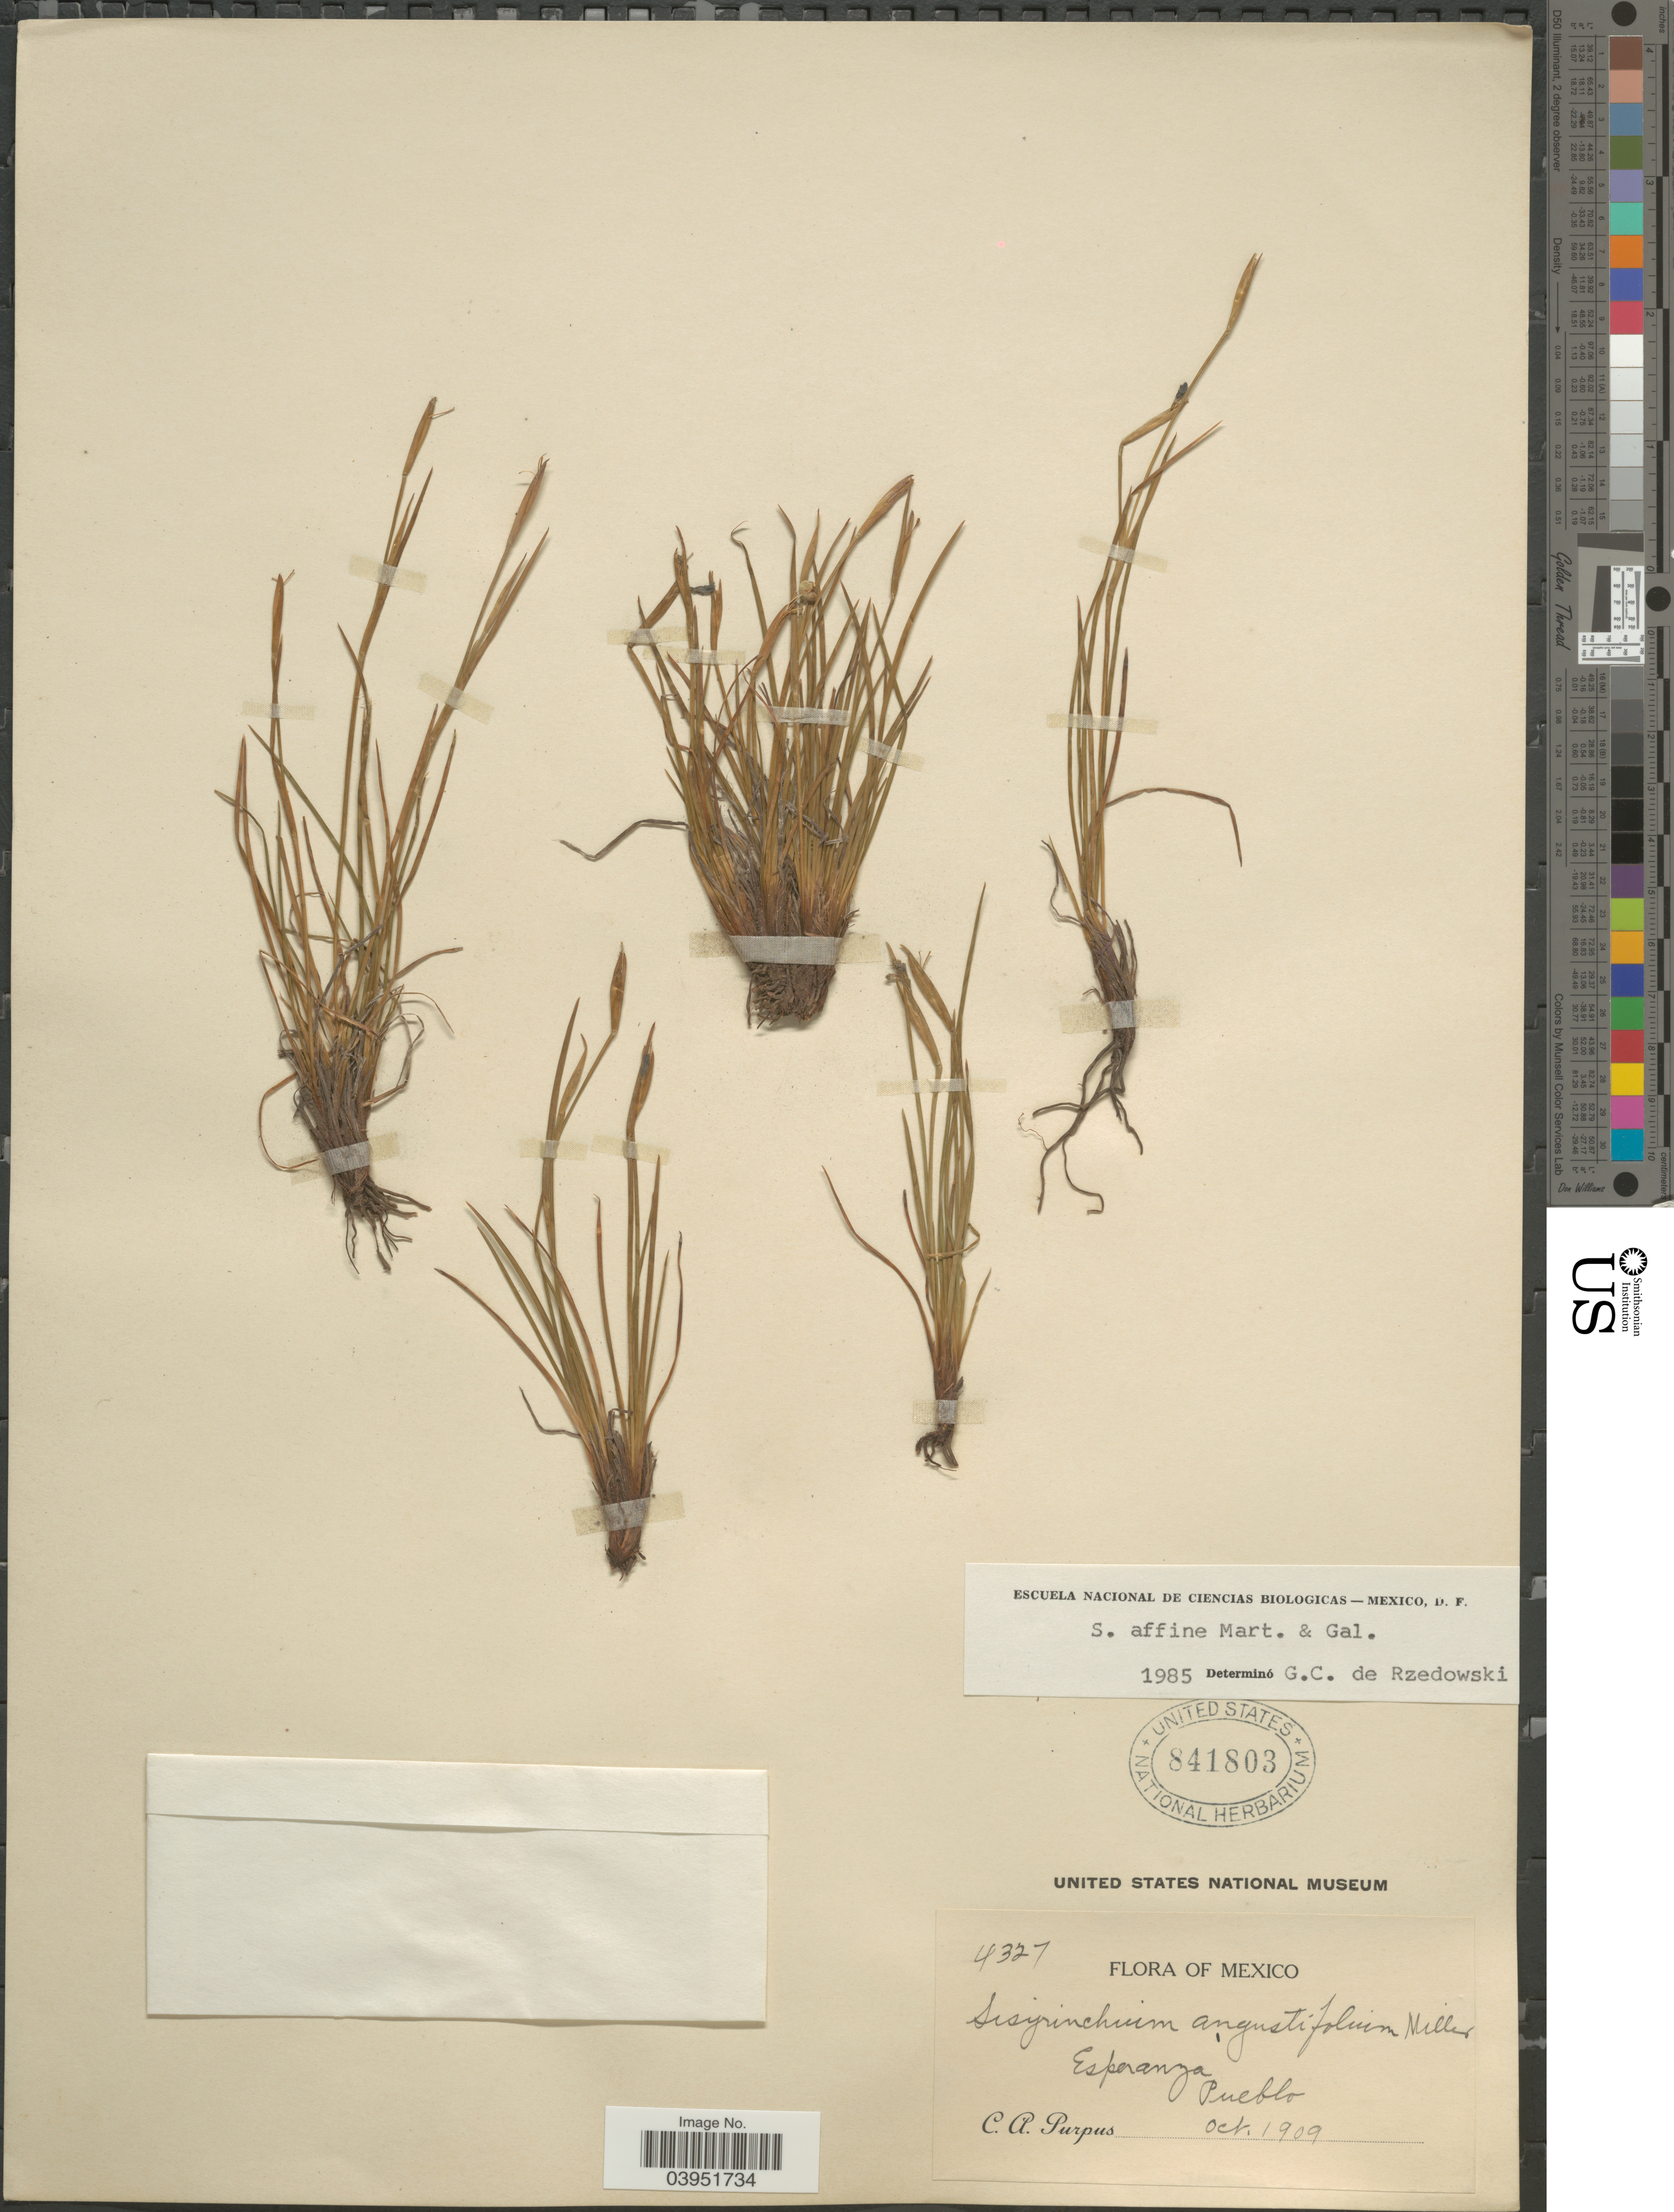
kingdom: Plantae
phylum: Tracheophyta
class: Liliopsida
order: Asparagales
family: Iridaceae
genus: Sisyrinchium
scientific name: Sisyrinchium affine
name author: M. Martens & Galeotti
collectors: C. A. Purpus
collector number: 4327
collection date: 1909-10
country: Mexico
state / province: Puebla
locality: Esperanza.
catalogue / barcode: US 841803